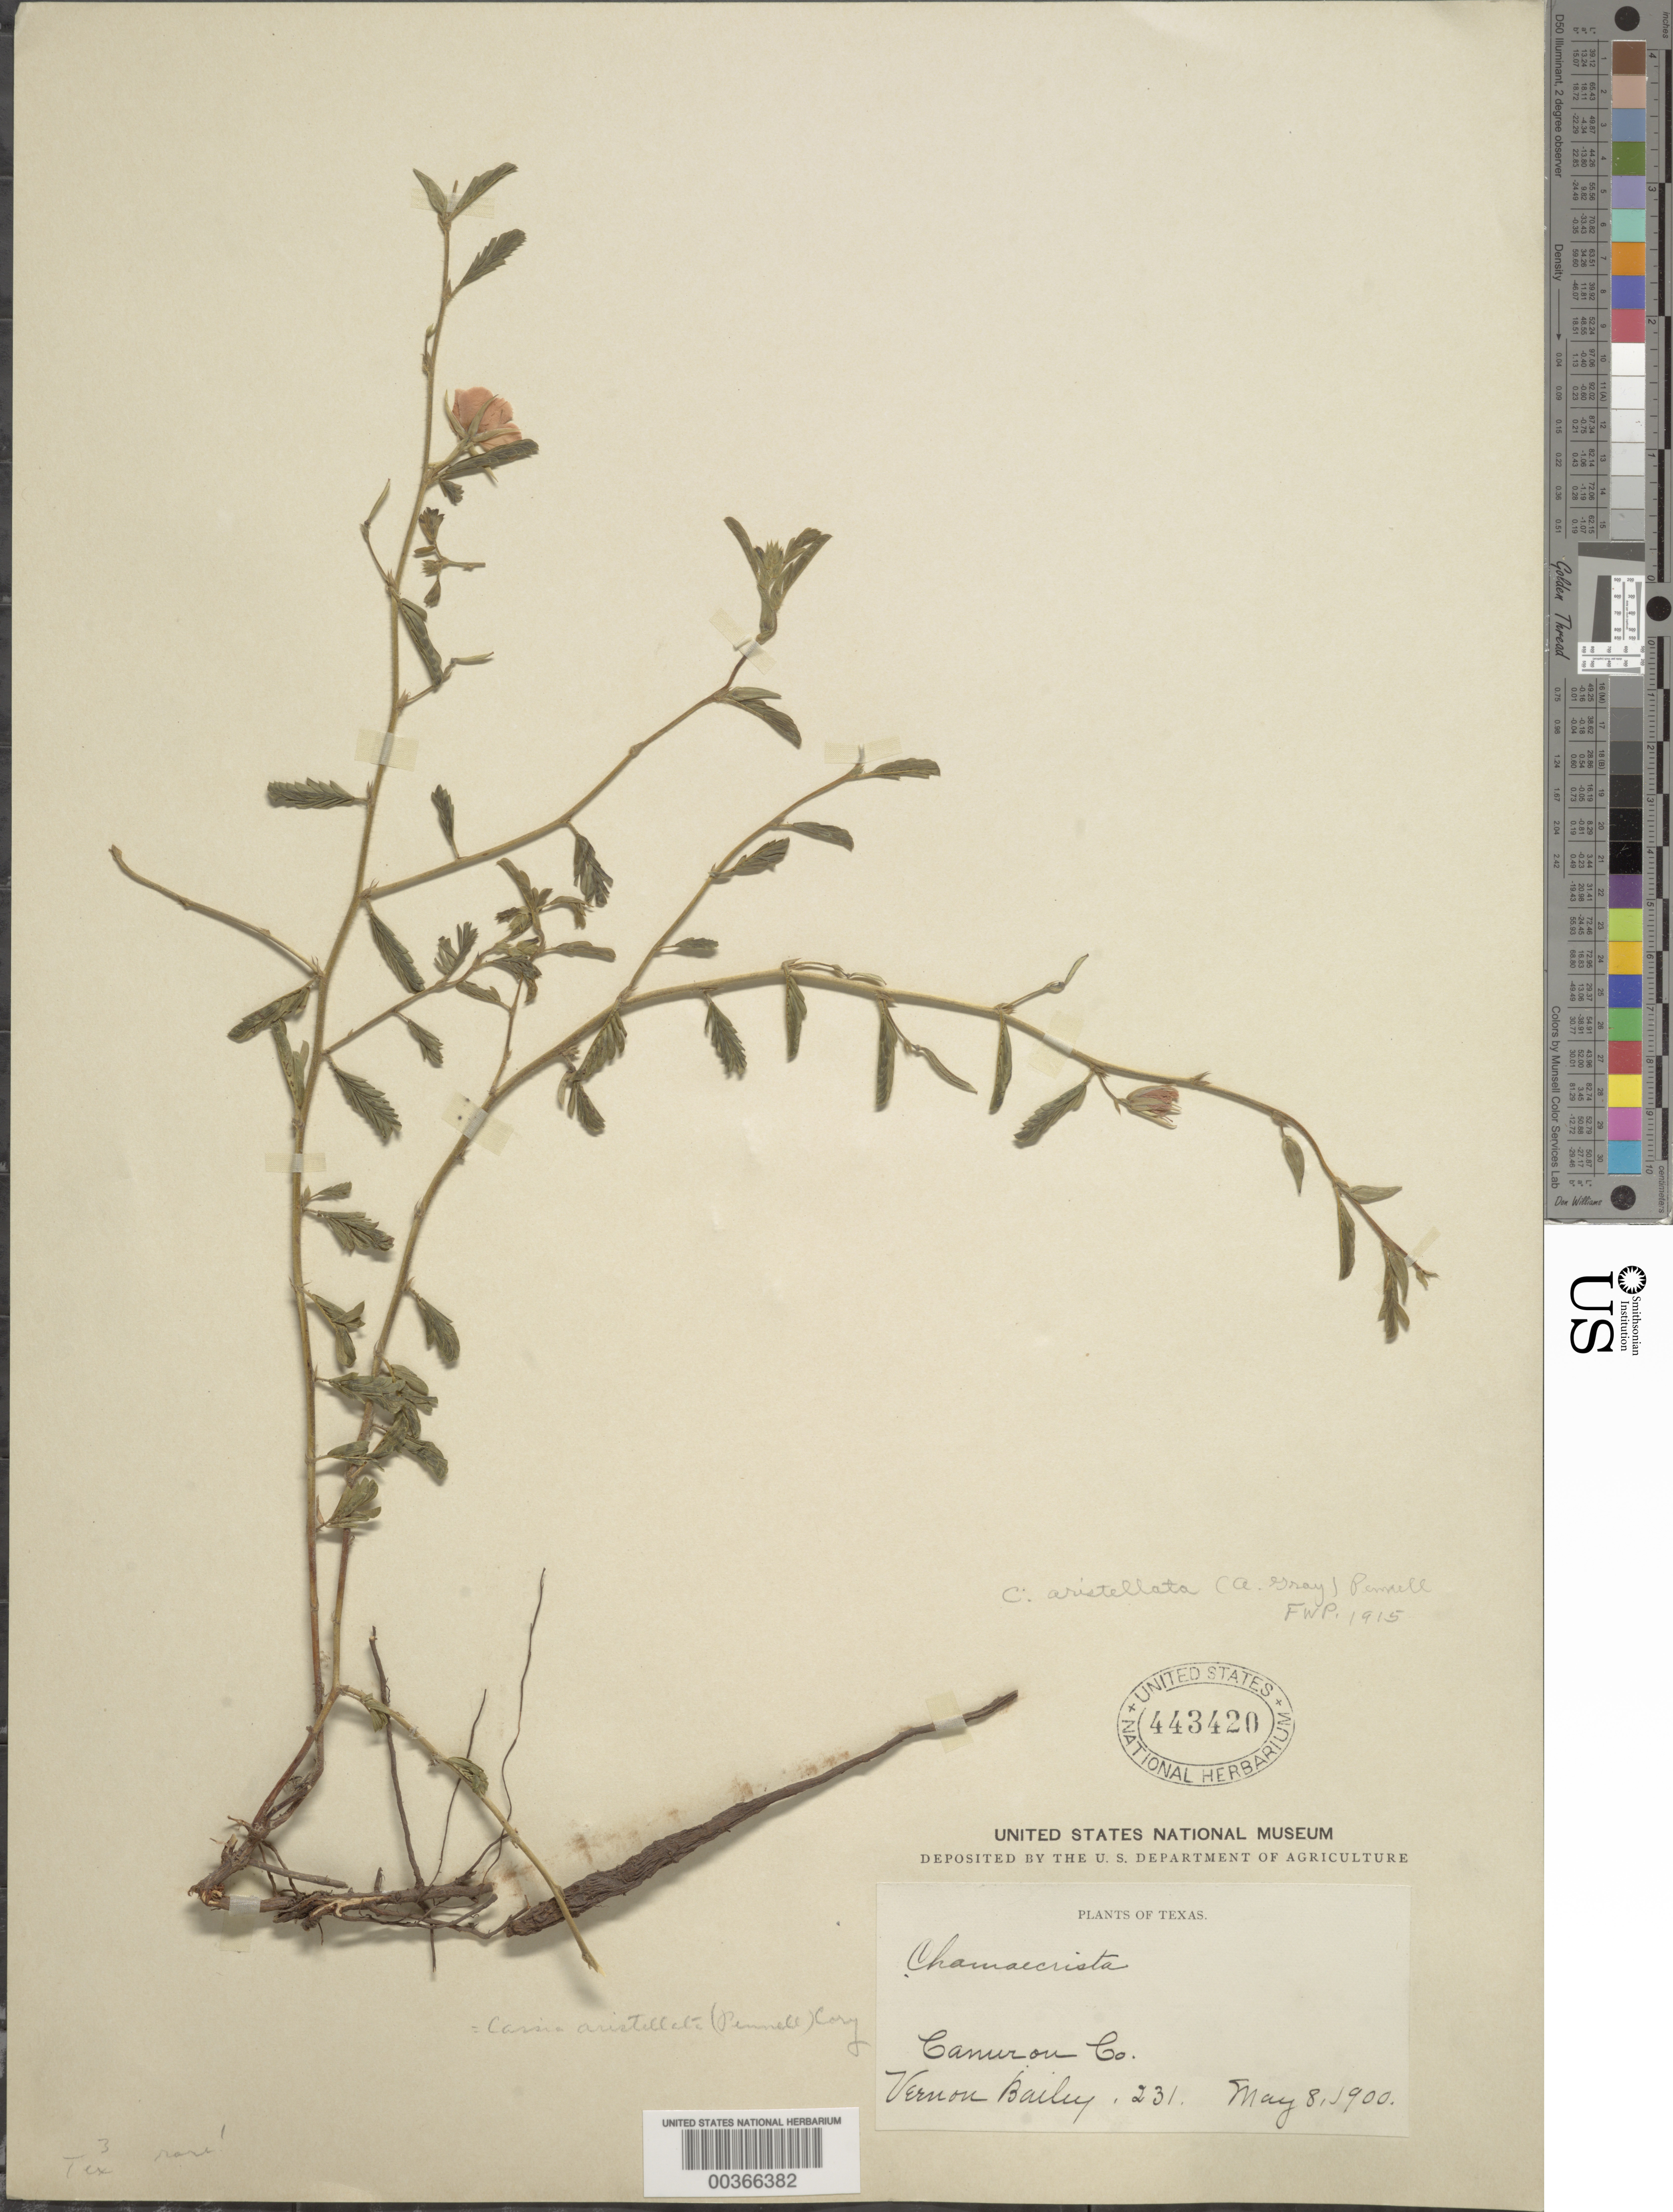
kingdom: Plantae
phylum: Tracheophyta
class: Magnoliopsida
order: Fabales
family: Fabaceae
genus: Chamaecrista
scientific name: Chamaecrista calycioides var. calycioides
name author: (Collad.) Greene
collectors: V. O. Bailey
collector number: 231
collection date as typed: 08 May 1900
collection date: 1900-05-08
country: United States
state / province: Texas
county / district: Kenedy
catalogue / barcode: US 443420